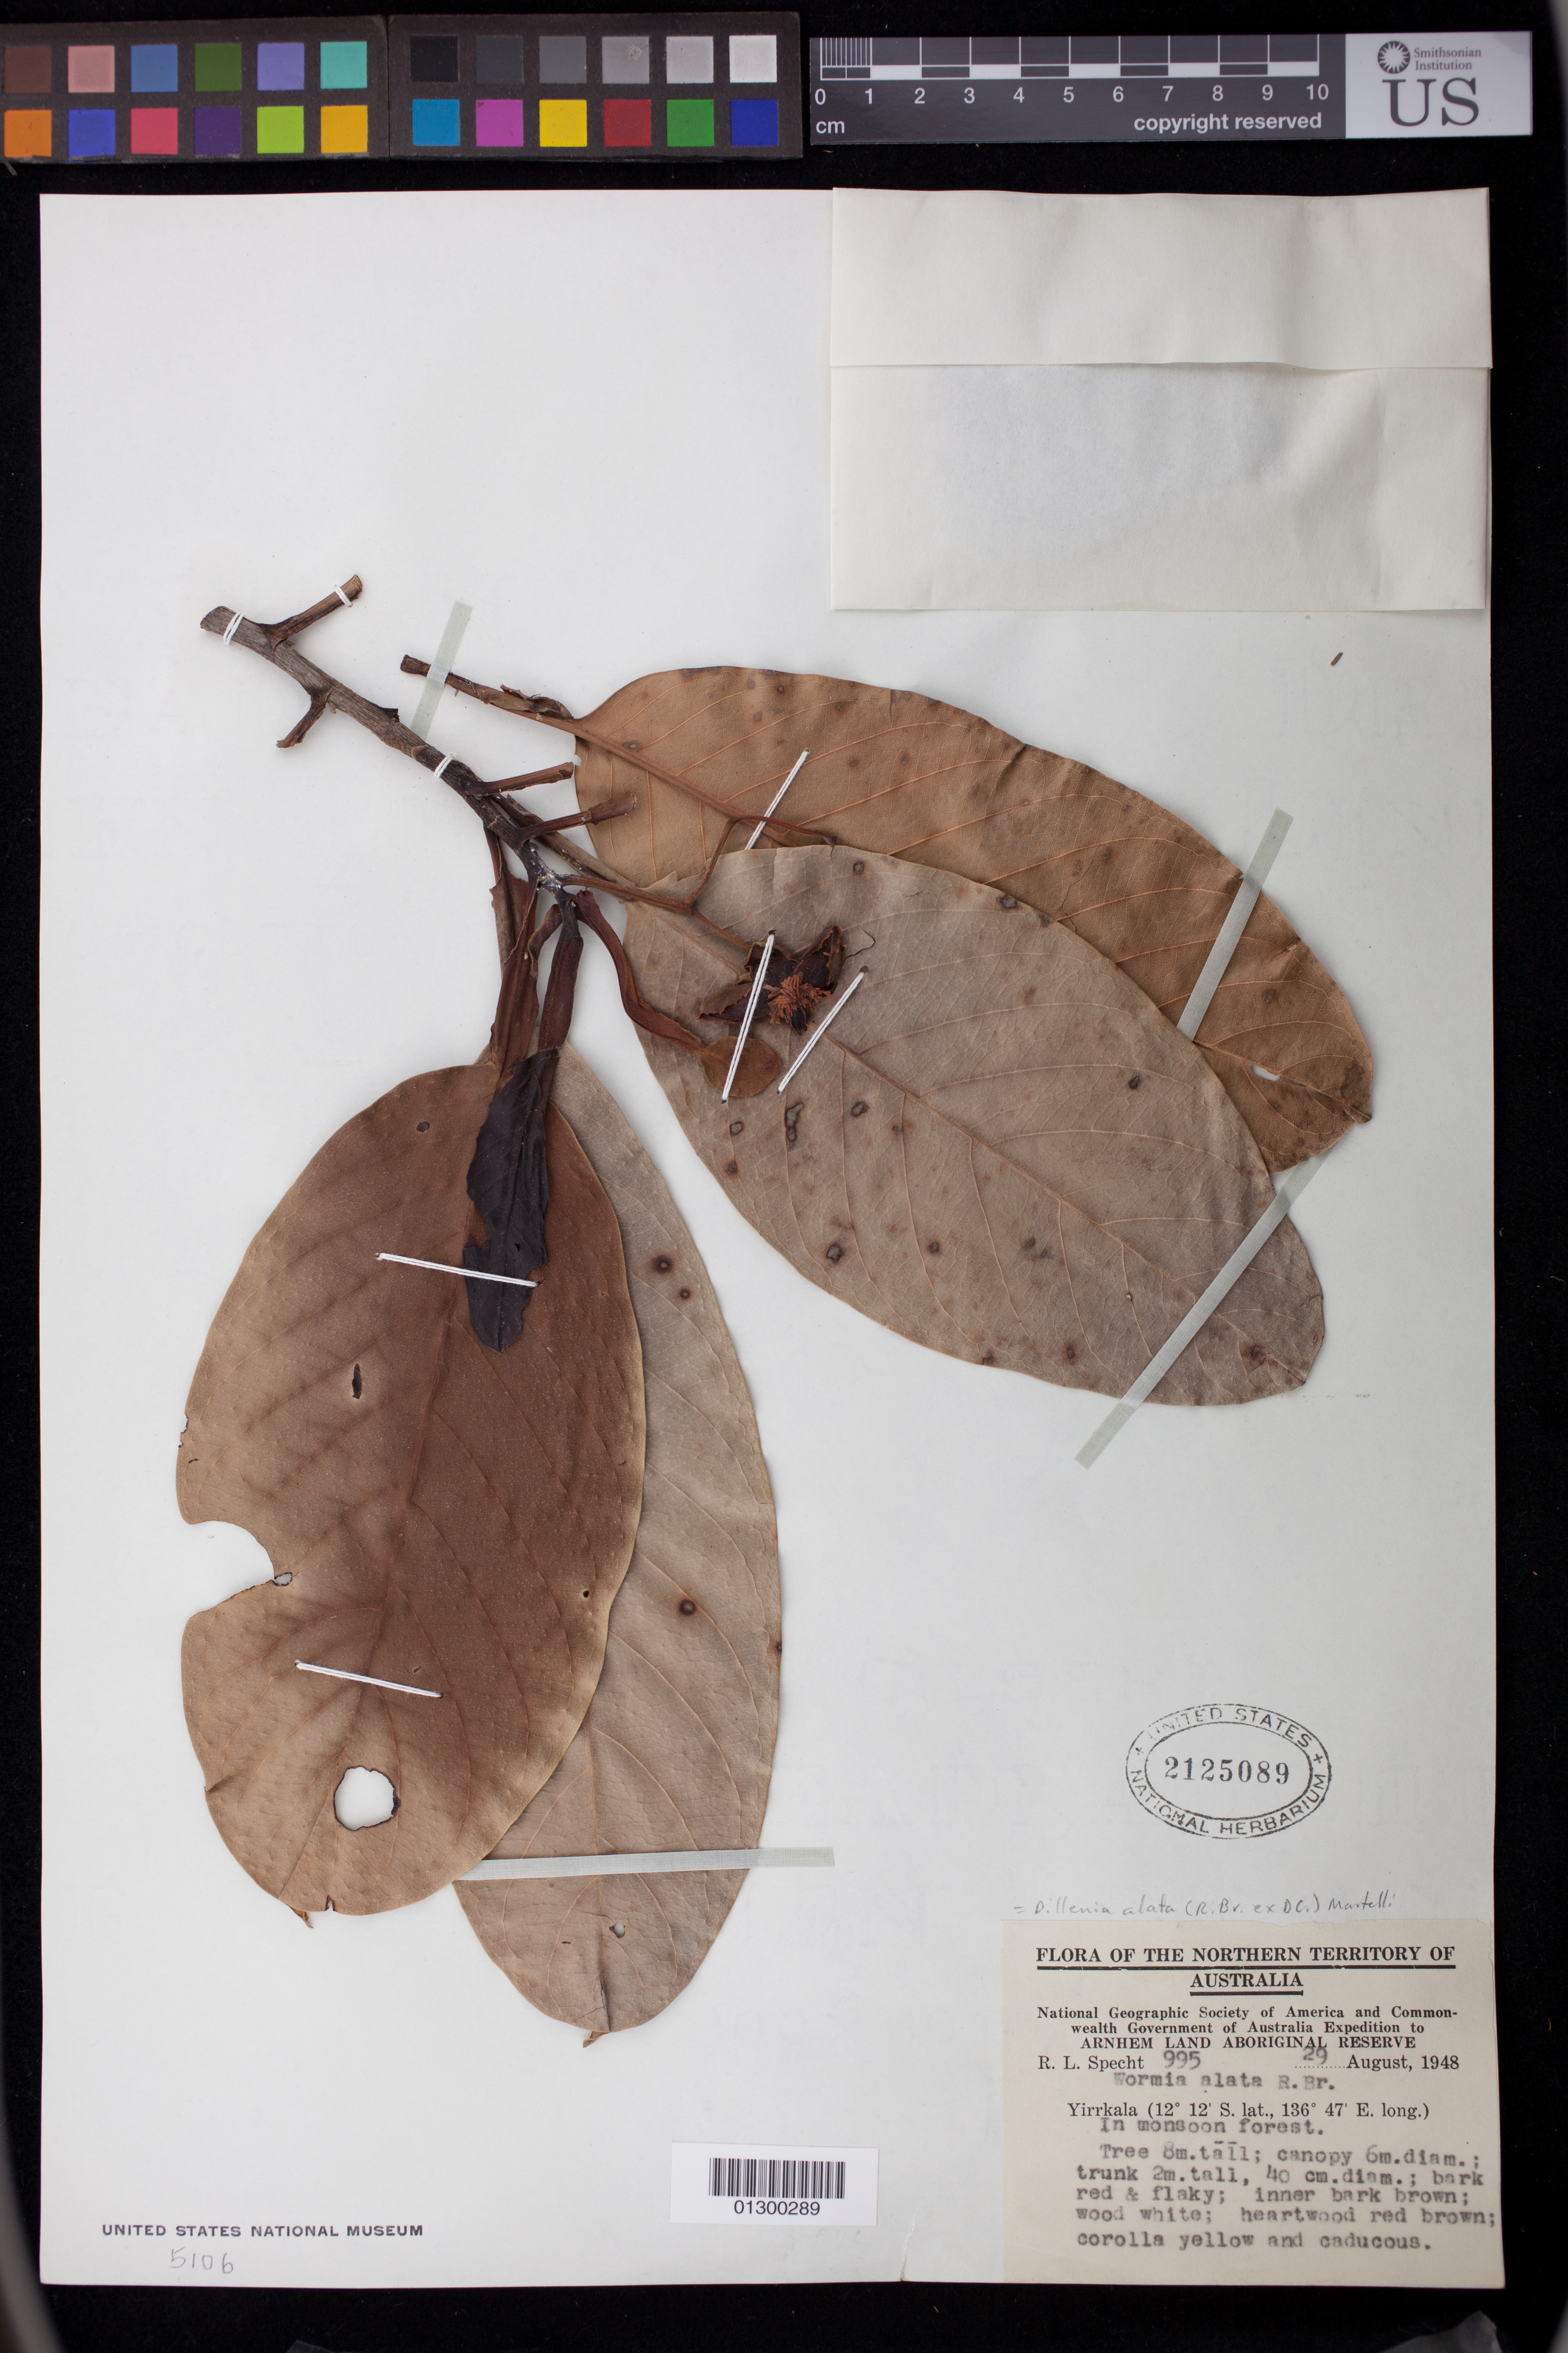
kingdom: Plantae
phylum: Tracheophyta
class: Magnoliopsida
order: Dilleniales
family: Dilleniaceae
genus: Dillenia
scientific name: Dillenia alata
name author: A. DC.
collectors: R. L. Specht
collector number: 995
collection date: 1948-08-29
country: Australia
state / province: Northern Territory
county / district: East Arnhem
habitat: In monsoon forest.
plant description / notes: Tree 8 m. tall; canopy 6 m. diam.; trunk 2 m. tall, 40 cm. diam.; bark red and flaky; inner bark brown; wood white; heartwood red brown; corolla yellow and caducous.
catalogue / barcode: US 2125089